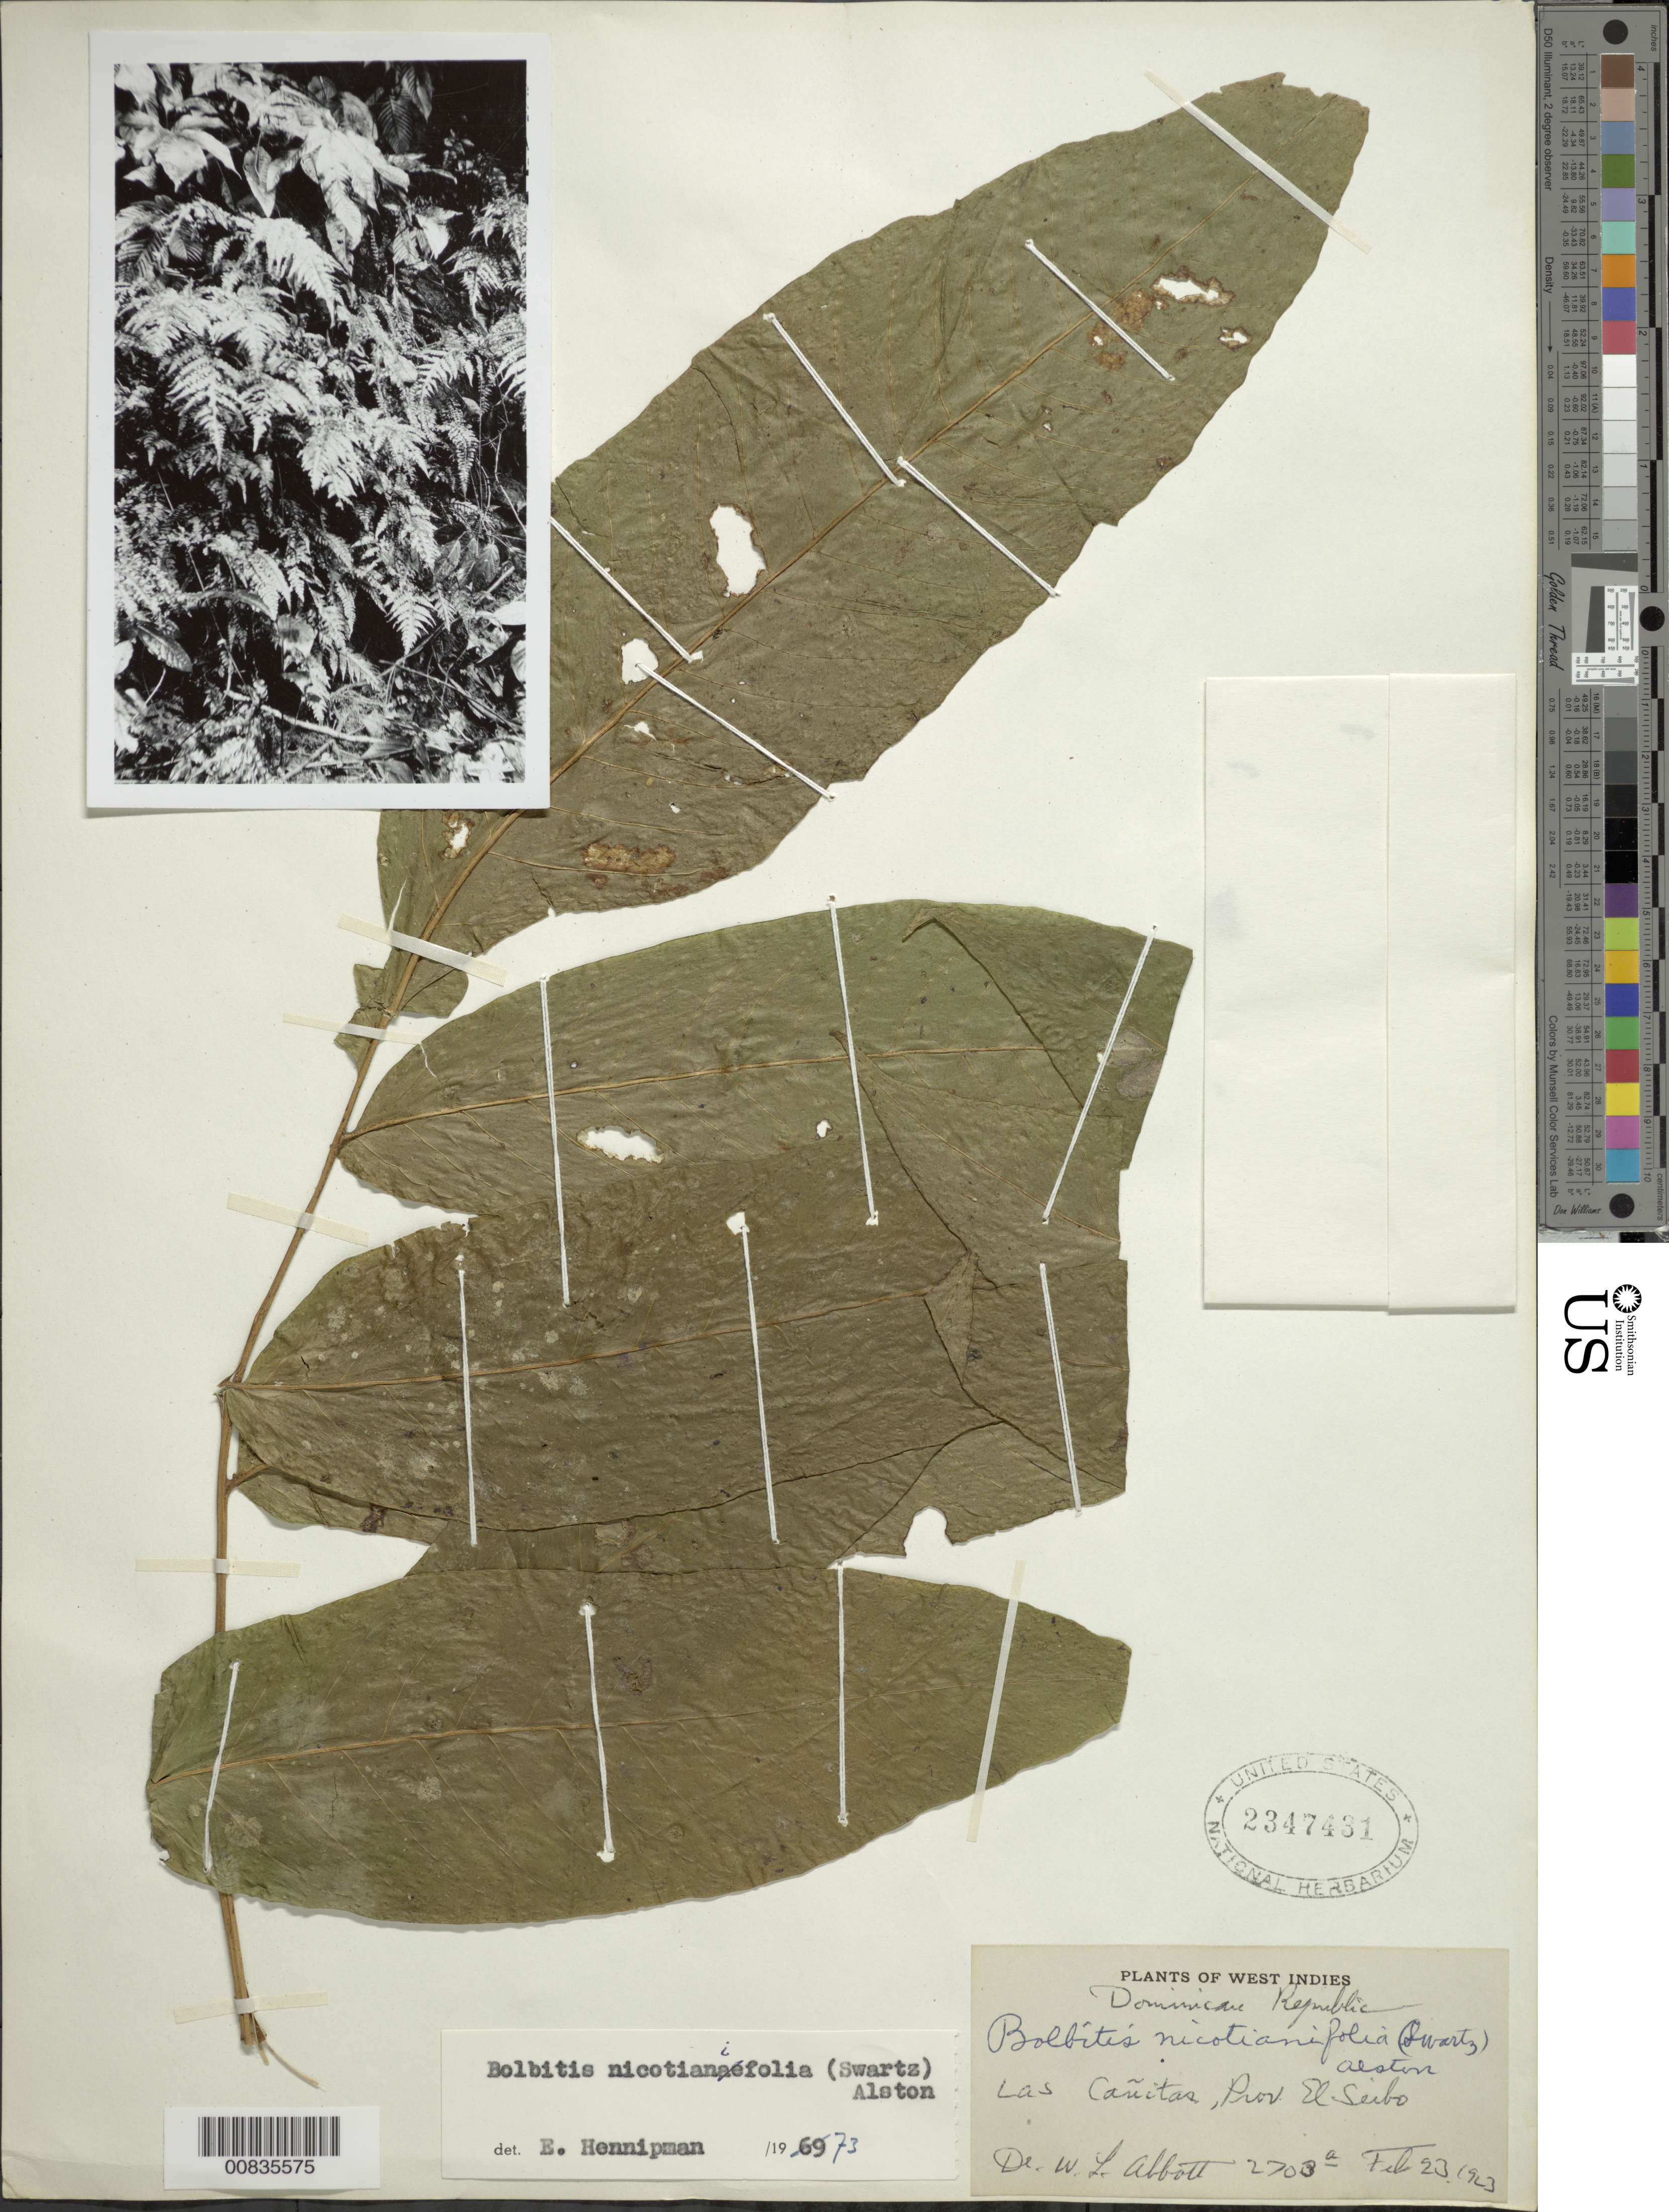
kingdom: Plantae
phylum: Tracheophyta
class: Polypodiopsida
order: Polypodiales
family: Dryopteridaceae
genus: Mickelia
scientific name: Mickelia nicotianifolia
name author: (Sw.) R.C. Moran et al.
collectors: W. L. Abbott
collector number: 2703a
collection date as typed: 23 Feb 1923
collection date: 1923-02-23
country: Dominican Republic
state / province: El Seibo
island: Hispaniola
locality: Las Cañitas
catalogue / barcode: US 2347431